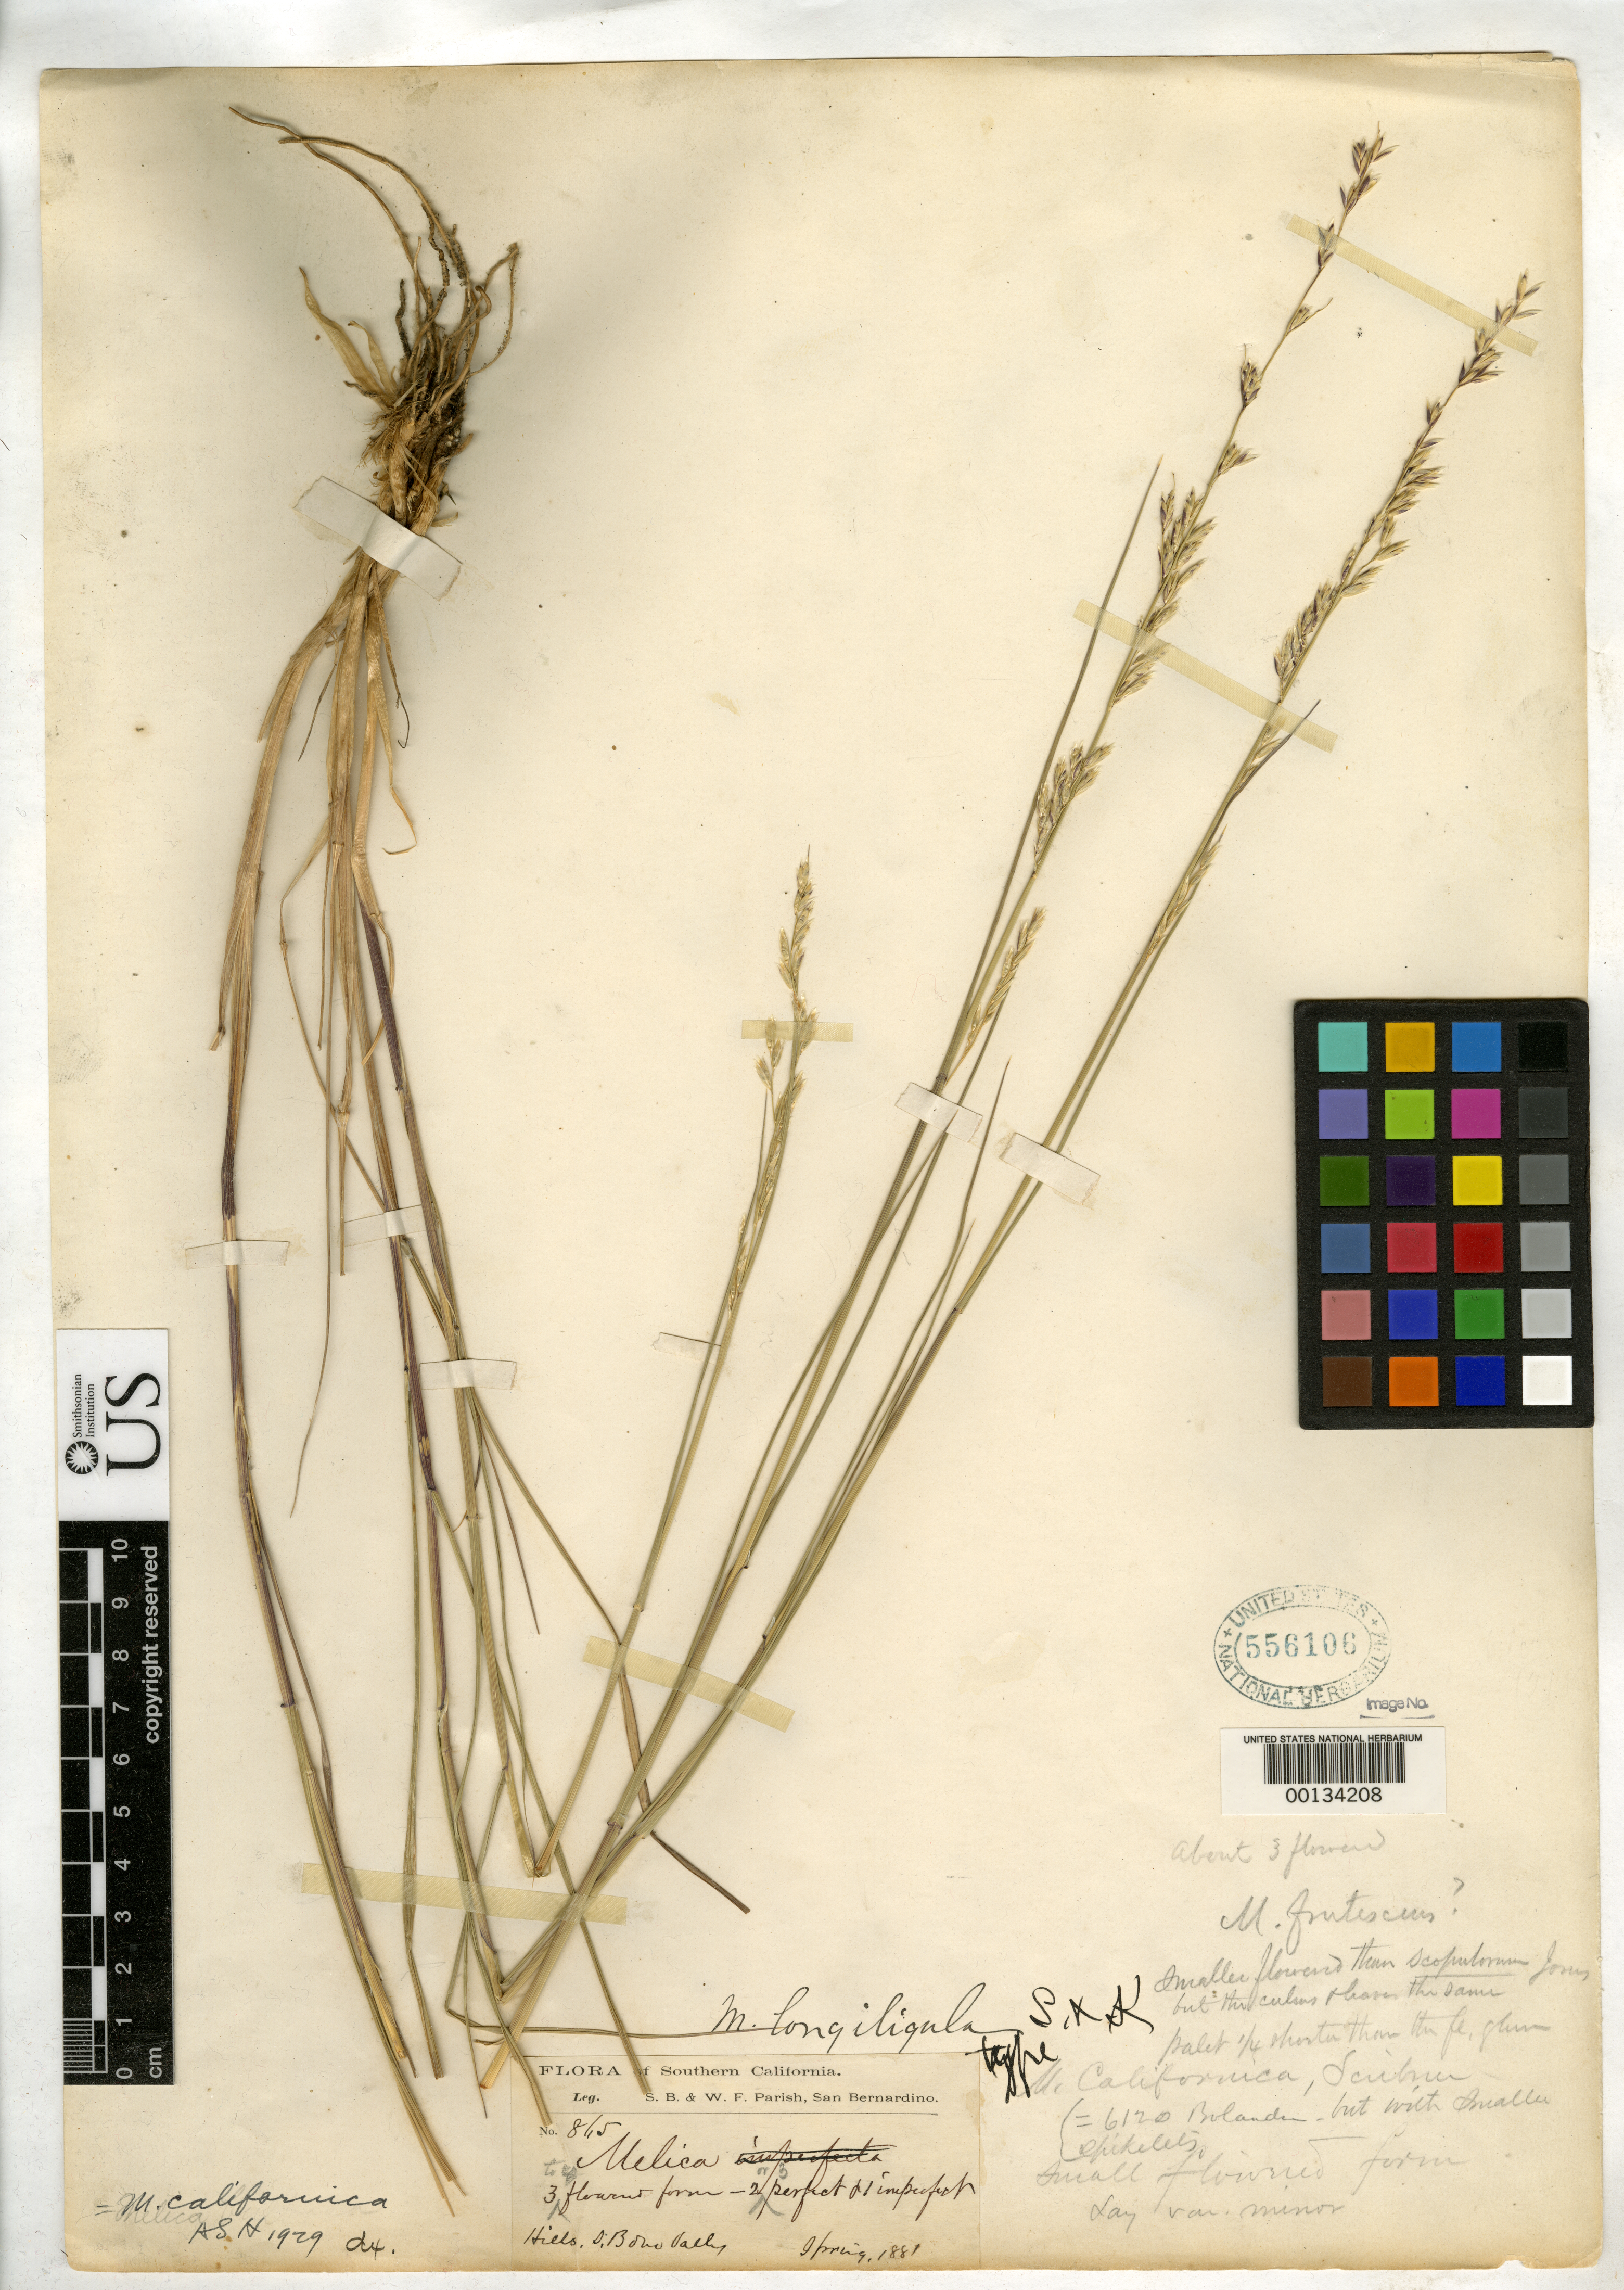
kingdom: Plantae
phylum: Tracheophyta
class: Liliopsida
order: Poales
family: Poaceae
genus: Melica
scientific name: Melica longiligula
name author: Scribn. & Kearney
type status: Holotype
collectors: S. B. Parish & W. F. Parish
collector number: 865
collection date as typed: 1881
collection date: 1881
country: United States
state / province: California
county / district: San Bernardino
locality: San Bernardino.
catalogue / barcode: US 556106